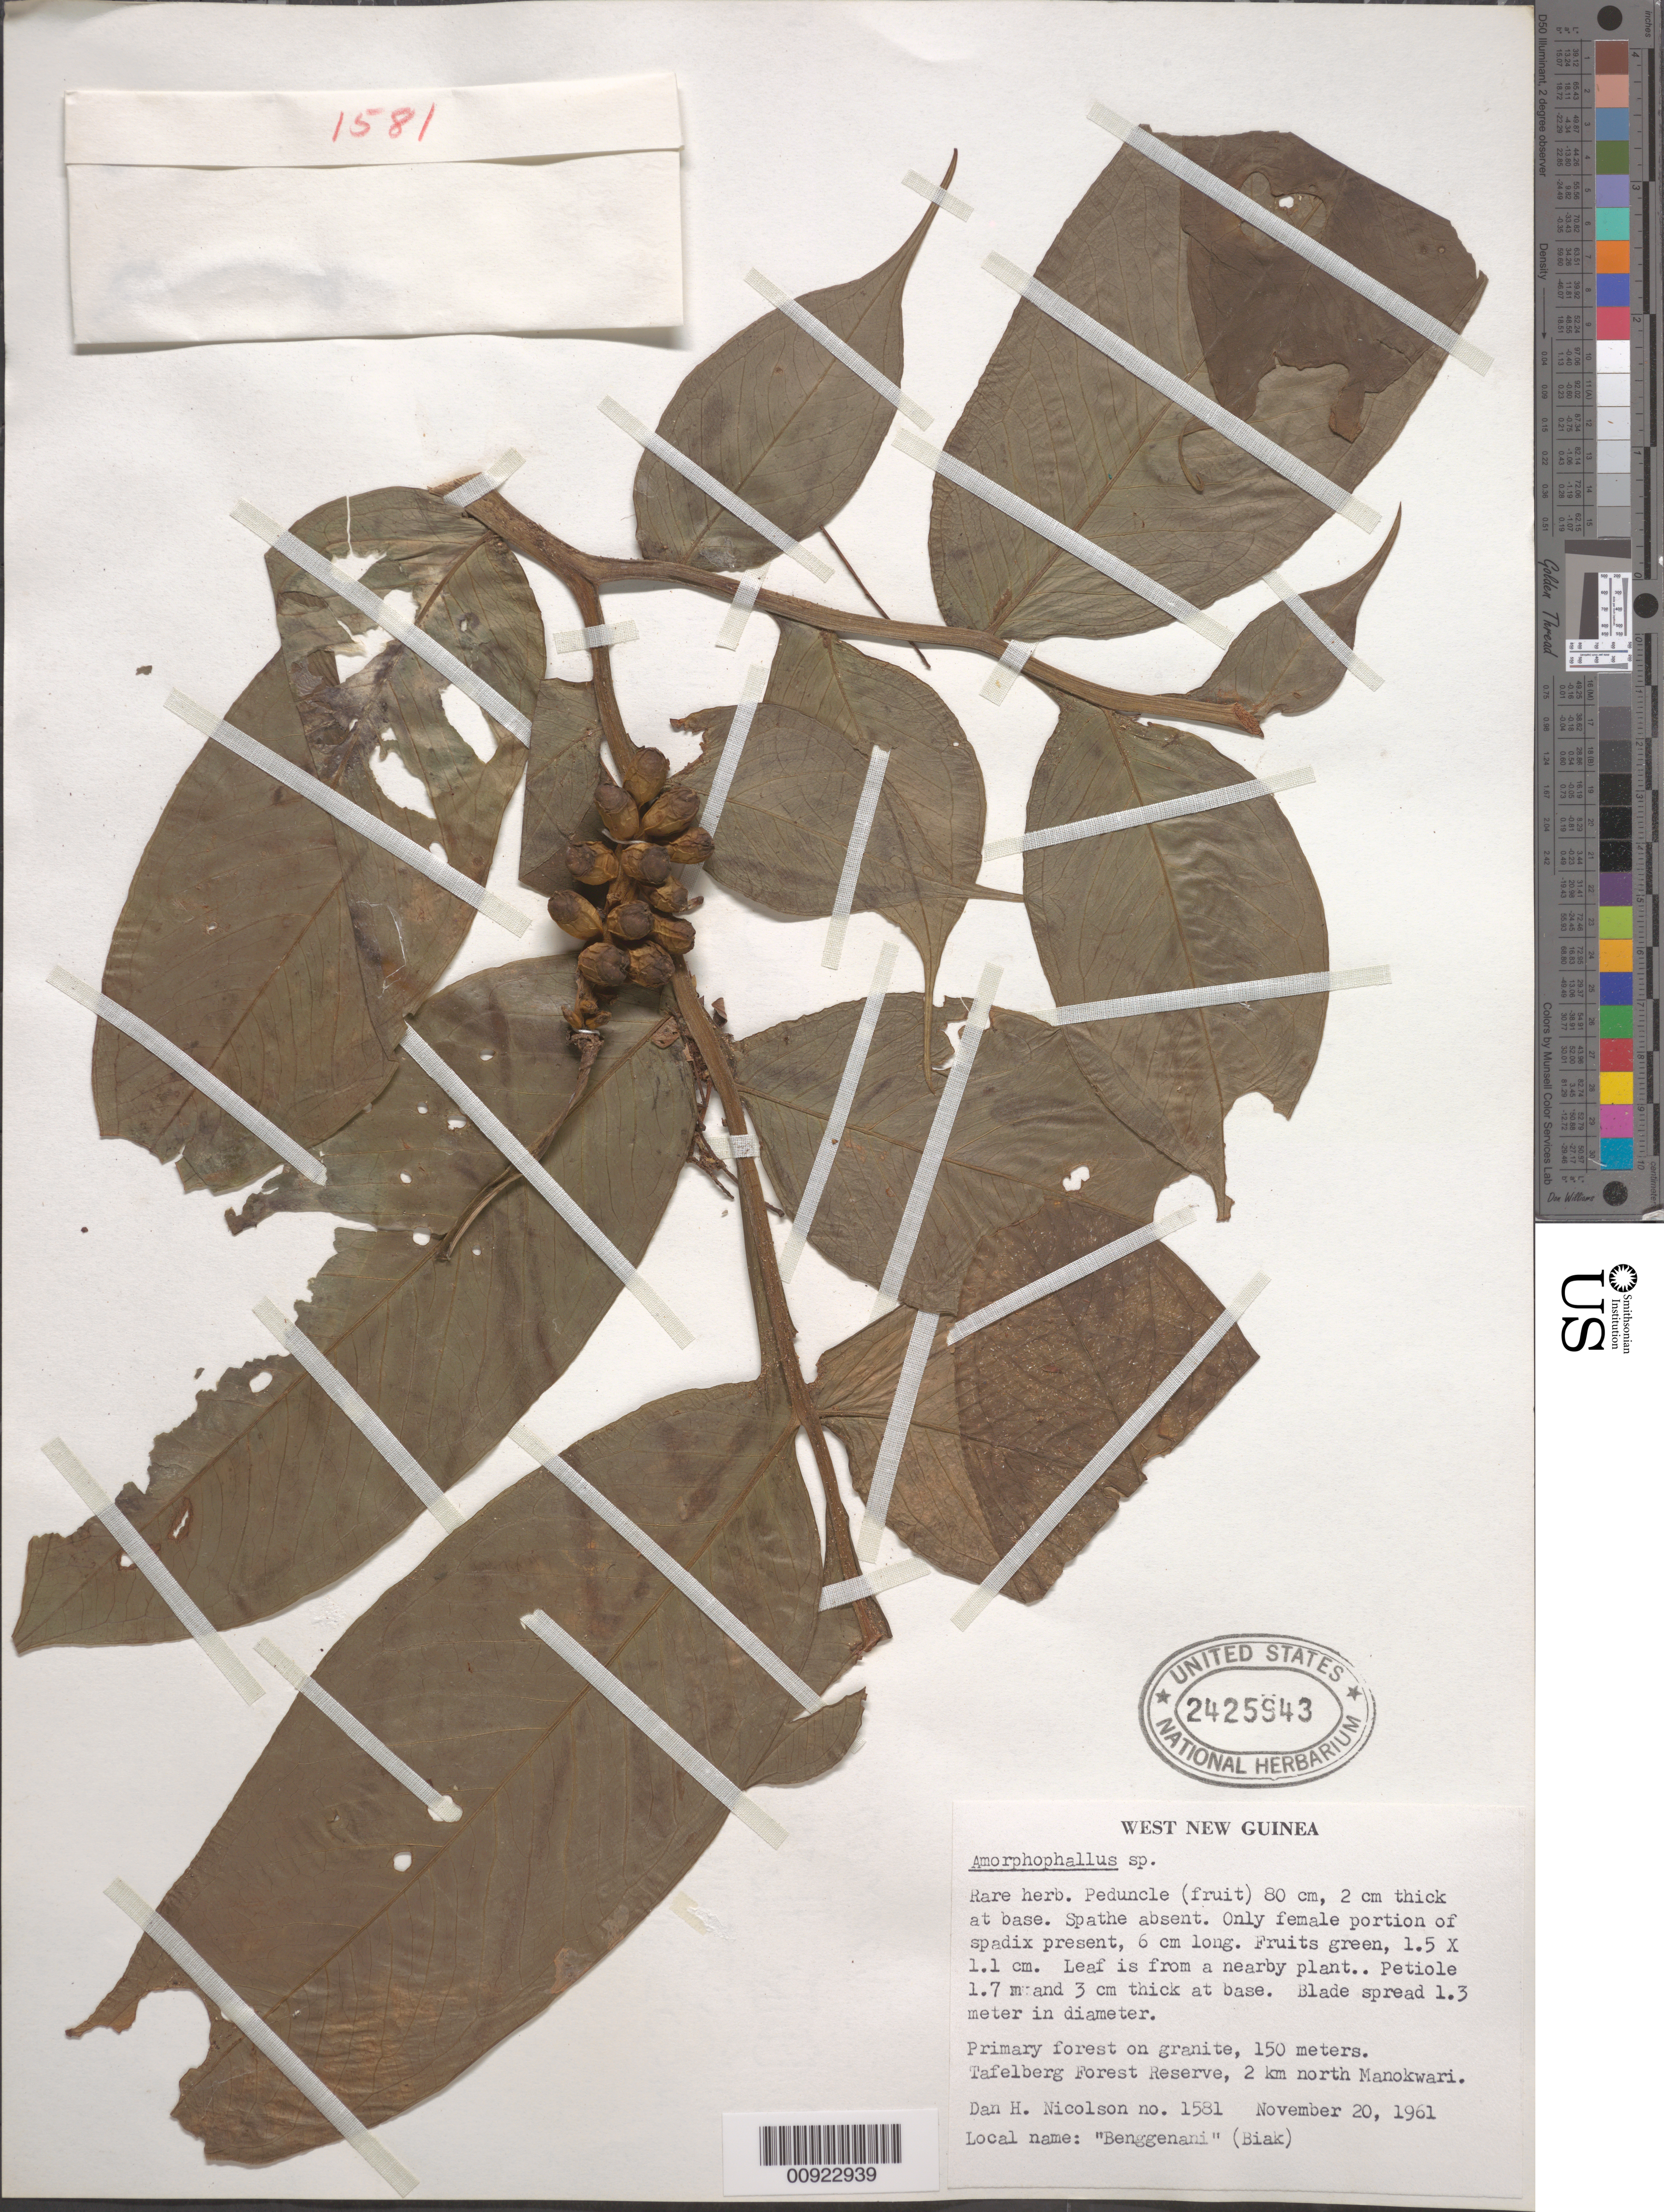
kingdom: Plantae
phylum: Tracheophyta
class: Liliopsida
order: Alismatales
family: Araceae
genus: Amorphophallus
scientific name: Amorphophallus sp.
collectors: D. H. Nicolson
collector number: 1581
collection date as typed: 20 Nov 1961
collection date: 1961-11-20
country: Indonesia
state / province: Papua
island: New Guinea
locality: West New Guinea; Tafelberg Forest Reserve, 2 km N of Manokwari. Irian Jaya.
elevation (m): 150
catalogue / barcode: US 2425943